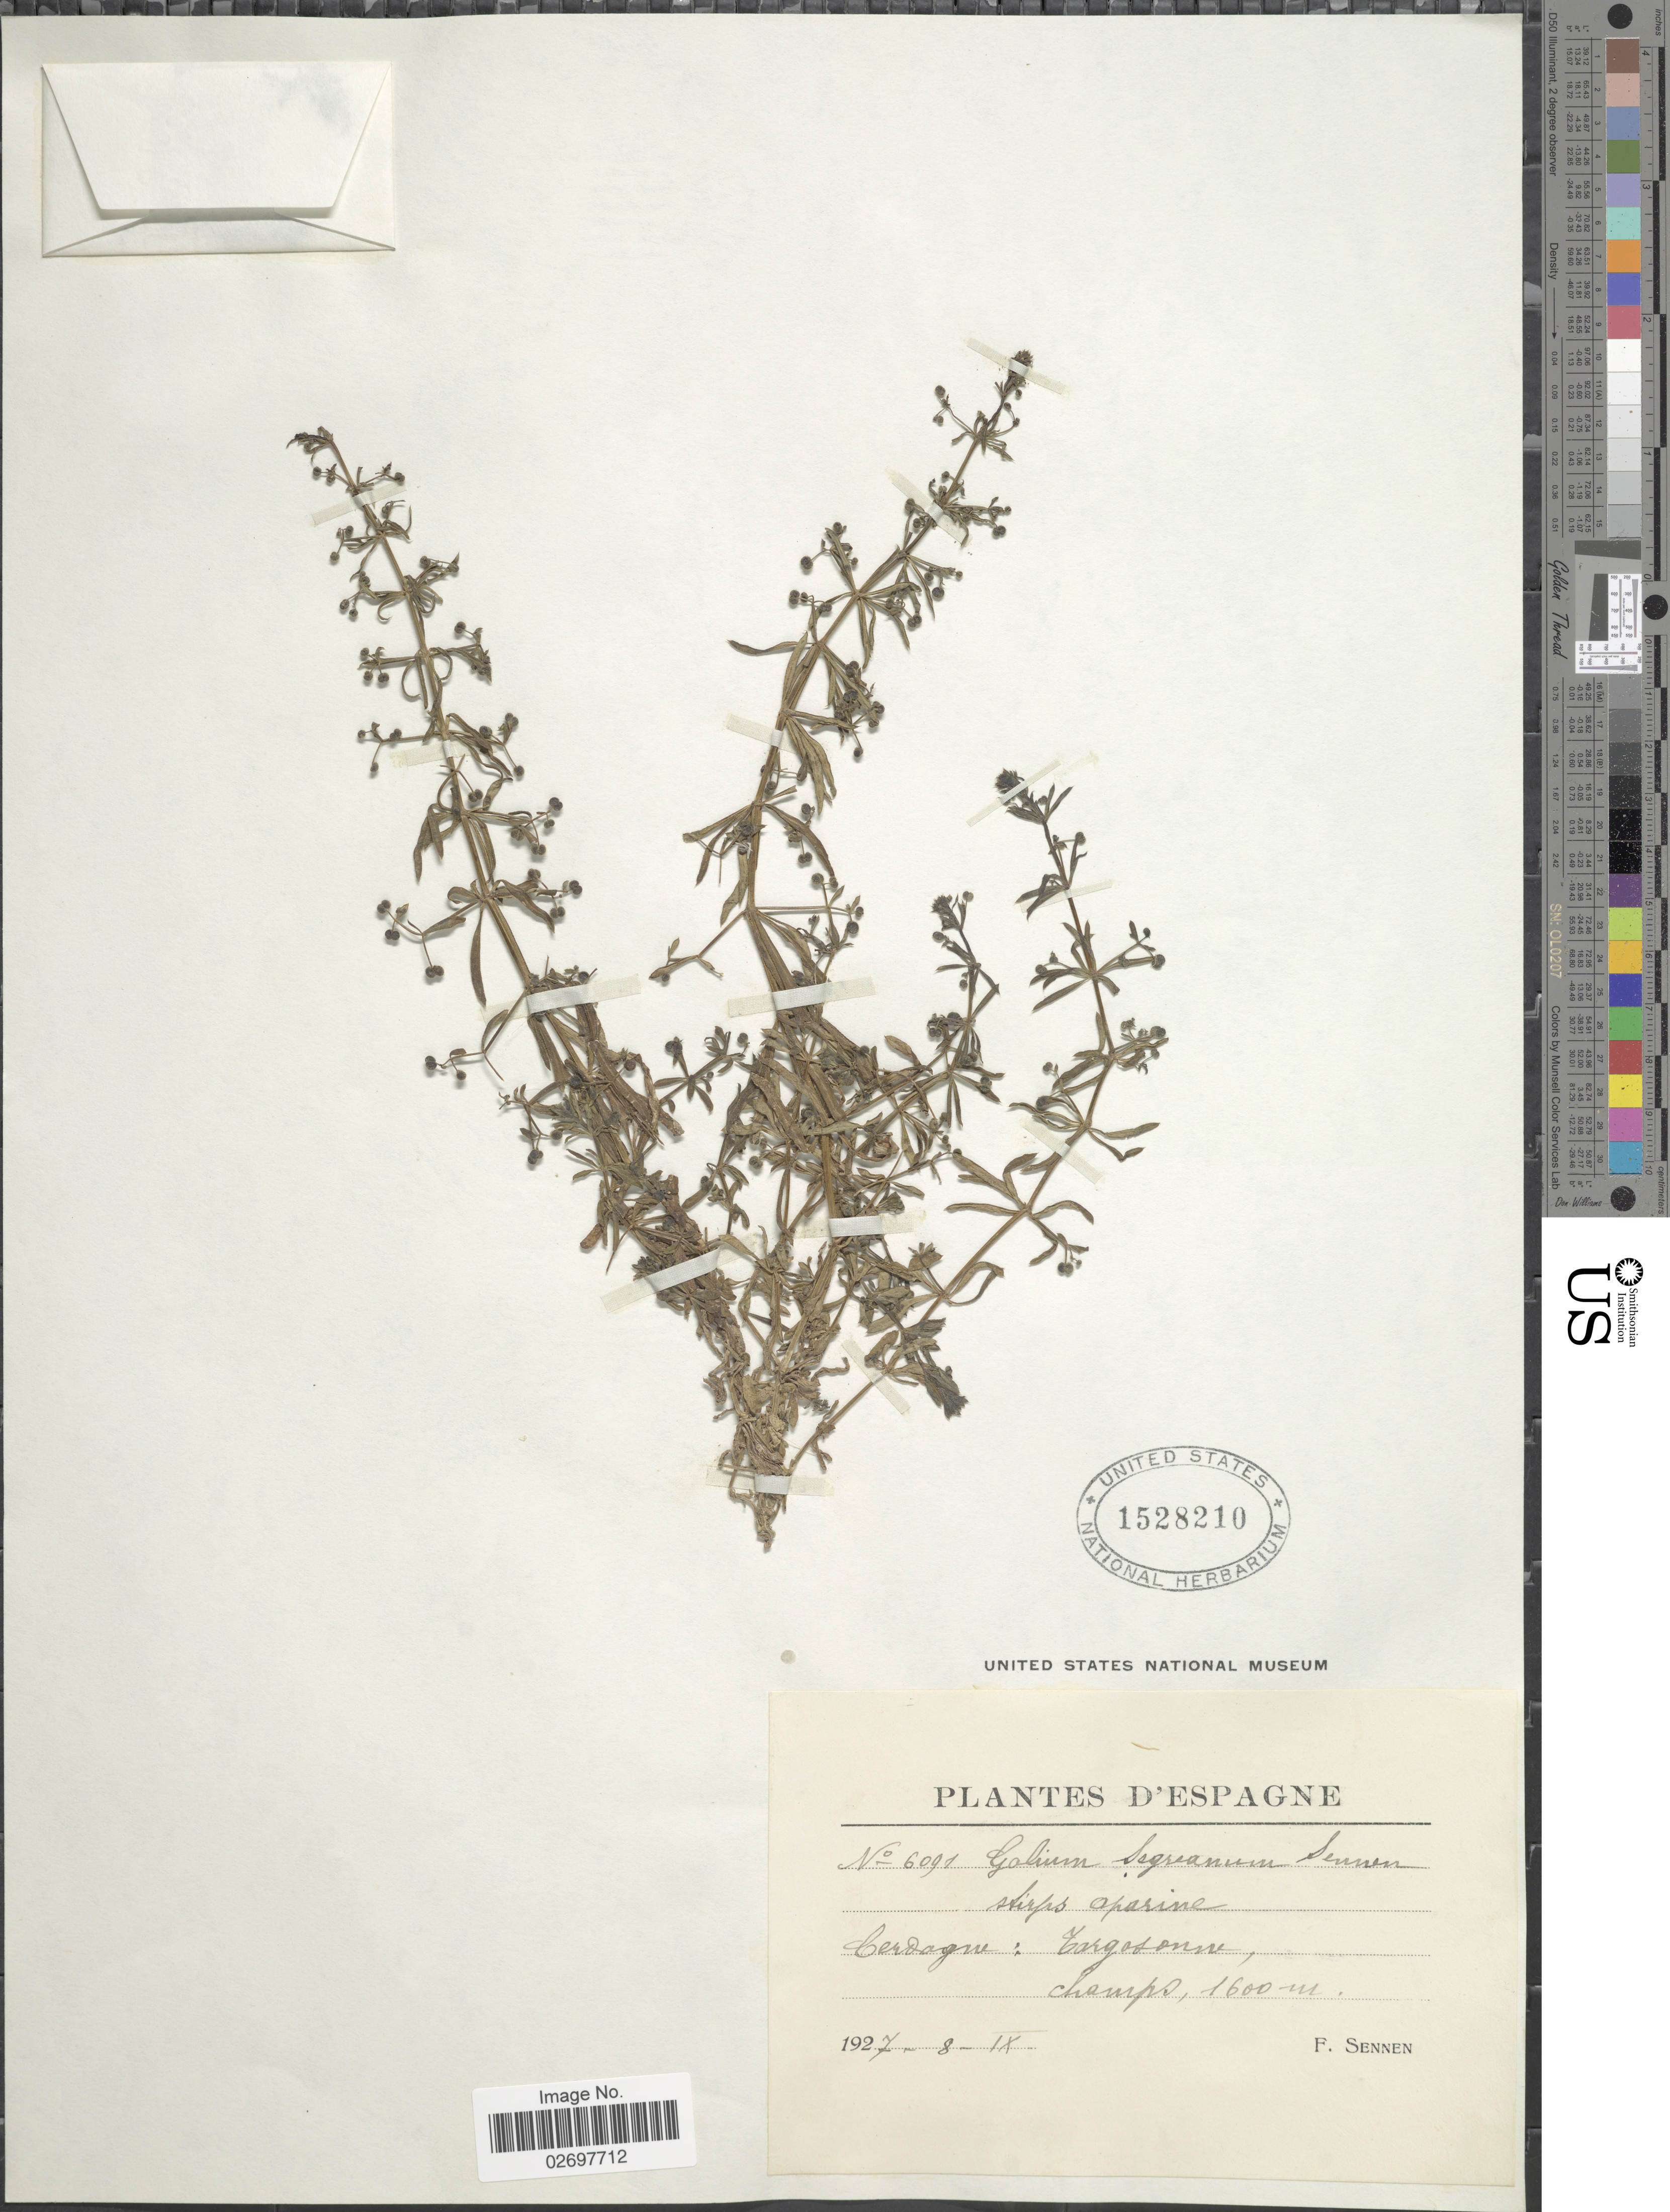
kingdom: Plantae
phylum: Tracheophyta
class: Magnoliopsida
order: Gentianales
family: Rubiaceae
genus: Galium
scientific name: Galium segreanum Sennen sp. nov. ined.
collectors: E. Sennen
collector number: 6091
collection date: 1927-09-08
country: France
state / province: Occitanie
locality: Cerdagne: Targosonne, champo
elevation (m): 1600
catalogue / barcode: US 1528210